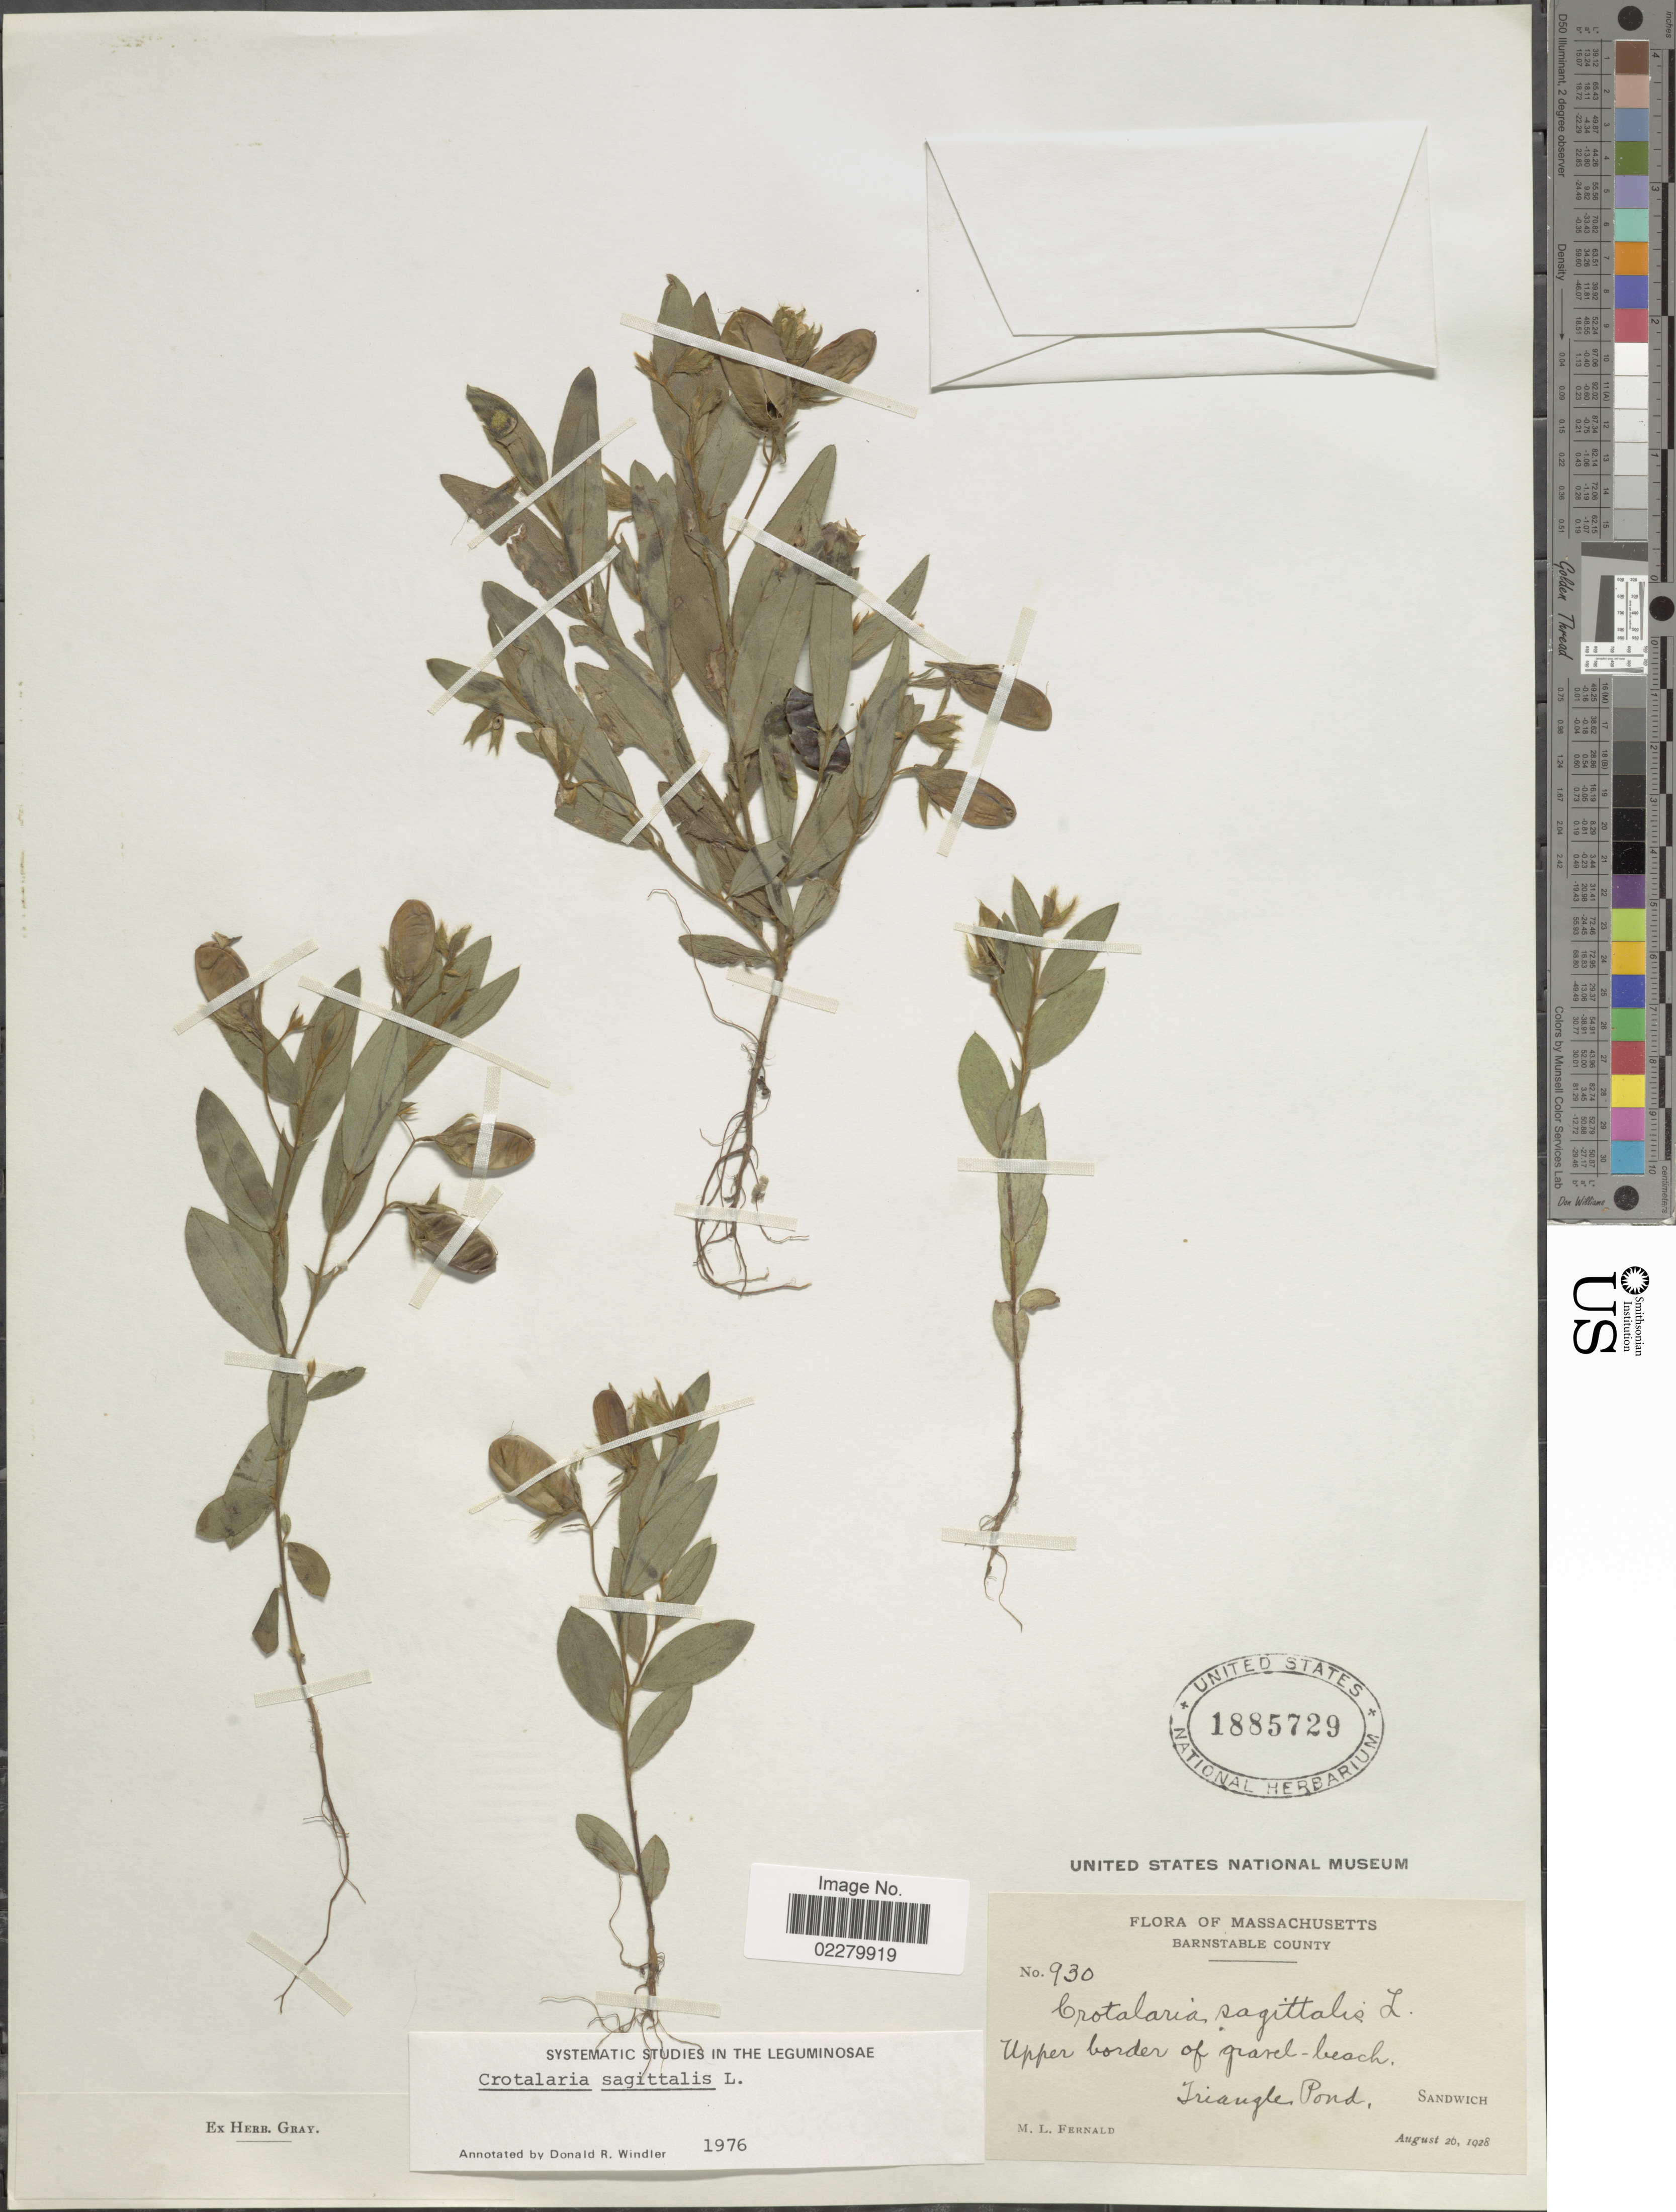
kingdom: Plantae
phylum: Tracheophyta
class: Magnoliopsida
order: Fabales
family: Fabaceae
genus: Crotalaria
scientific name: Crotalaria sagittalis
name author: L.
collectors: M. L. Fernald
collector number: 930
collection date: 1928-08-26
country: United States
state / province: Massachusetts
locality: Barnstable County. Upper border of gravel-beach, Triangle Pond, Sandwich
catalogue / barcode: US 1885729